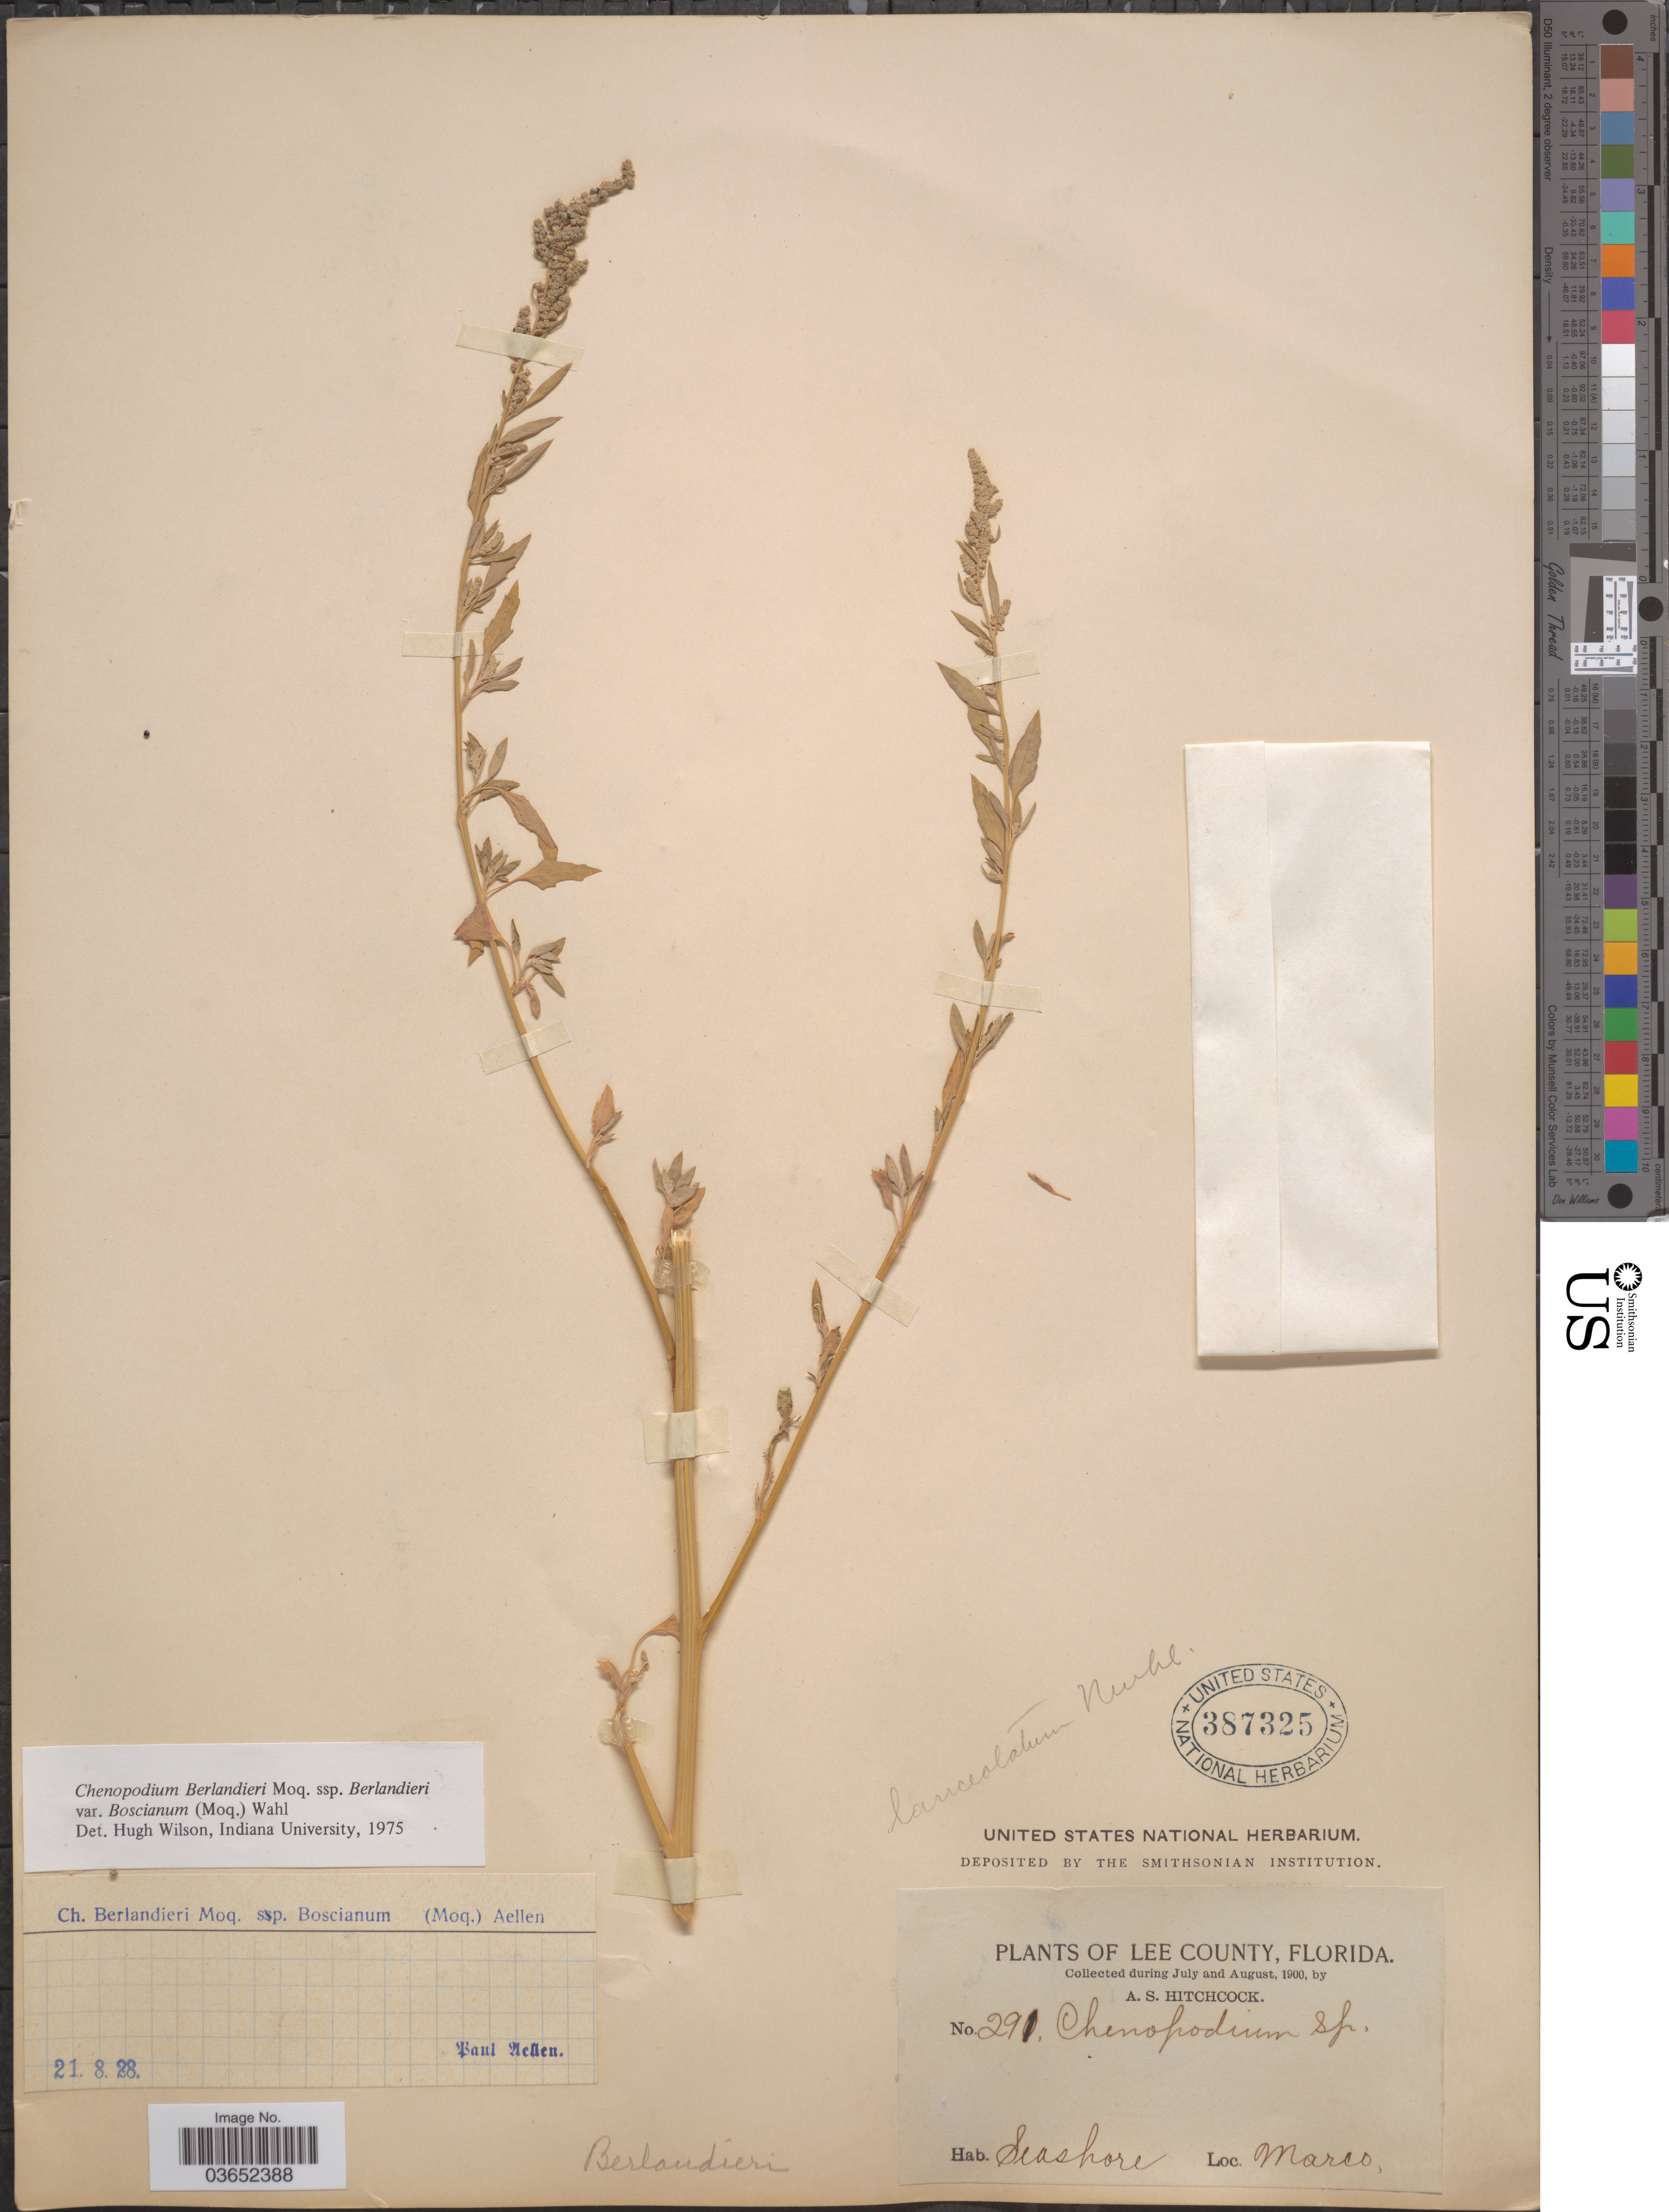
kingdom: Plantae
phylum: Tracheophyta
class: Magnoliopsida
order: Caryophyllales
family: Amaranthaceae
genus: Chenopodium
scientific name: Chenopodium berlandieri var. boscianum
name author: (Moq.) Wahl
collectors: A. S. Hitchcock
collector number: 291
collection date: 1900-07/1900-08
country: United States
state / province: Florida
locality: Lee County. Seashore, Marco.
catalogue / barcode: US 387325